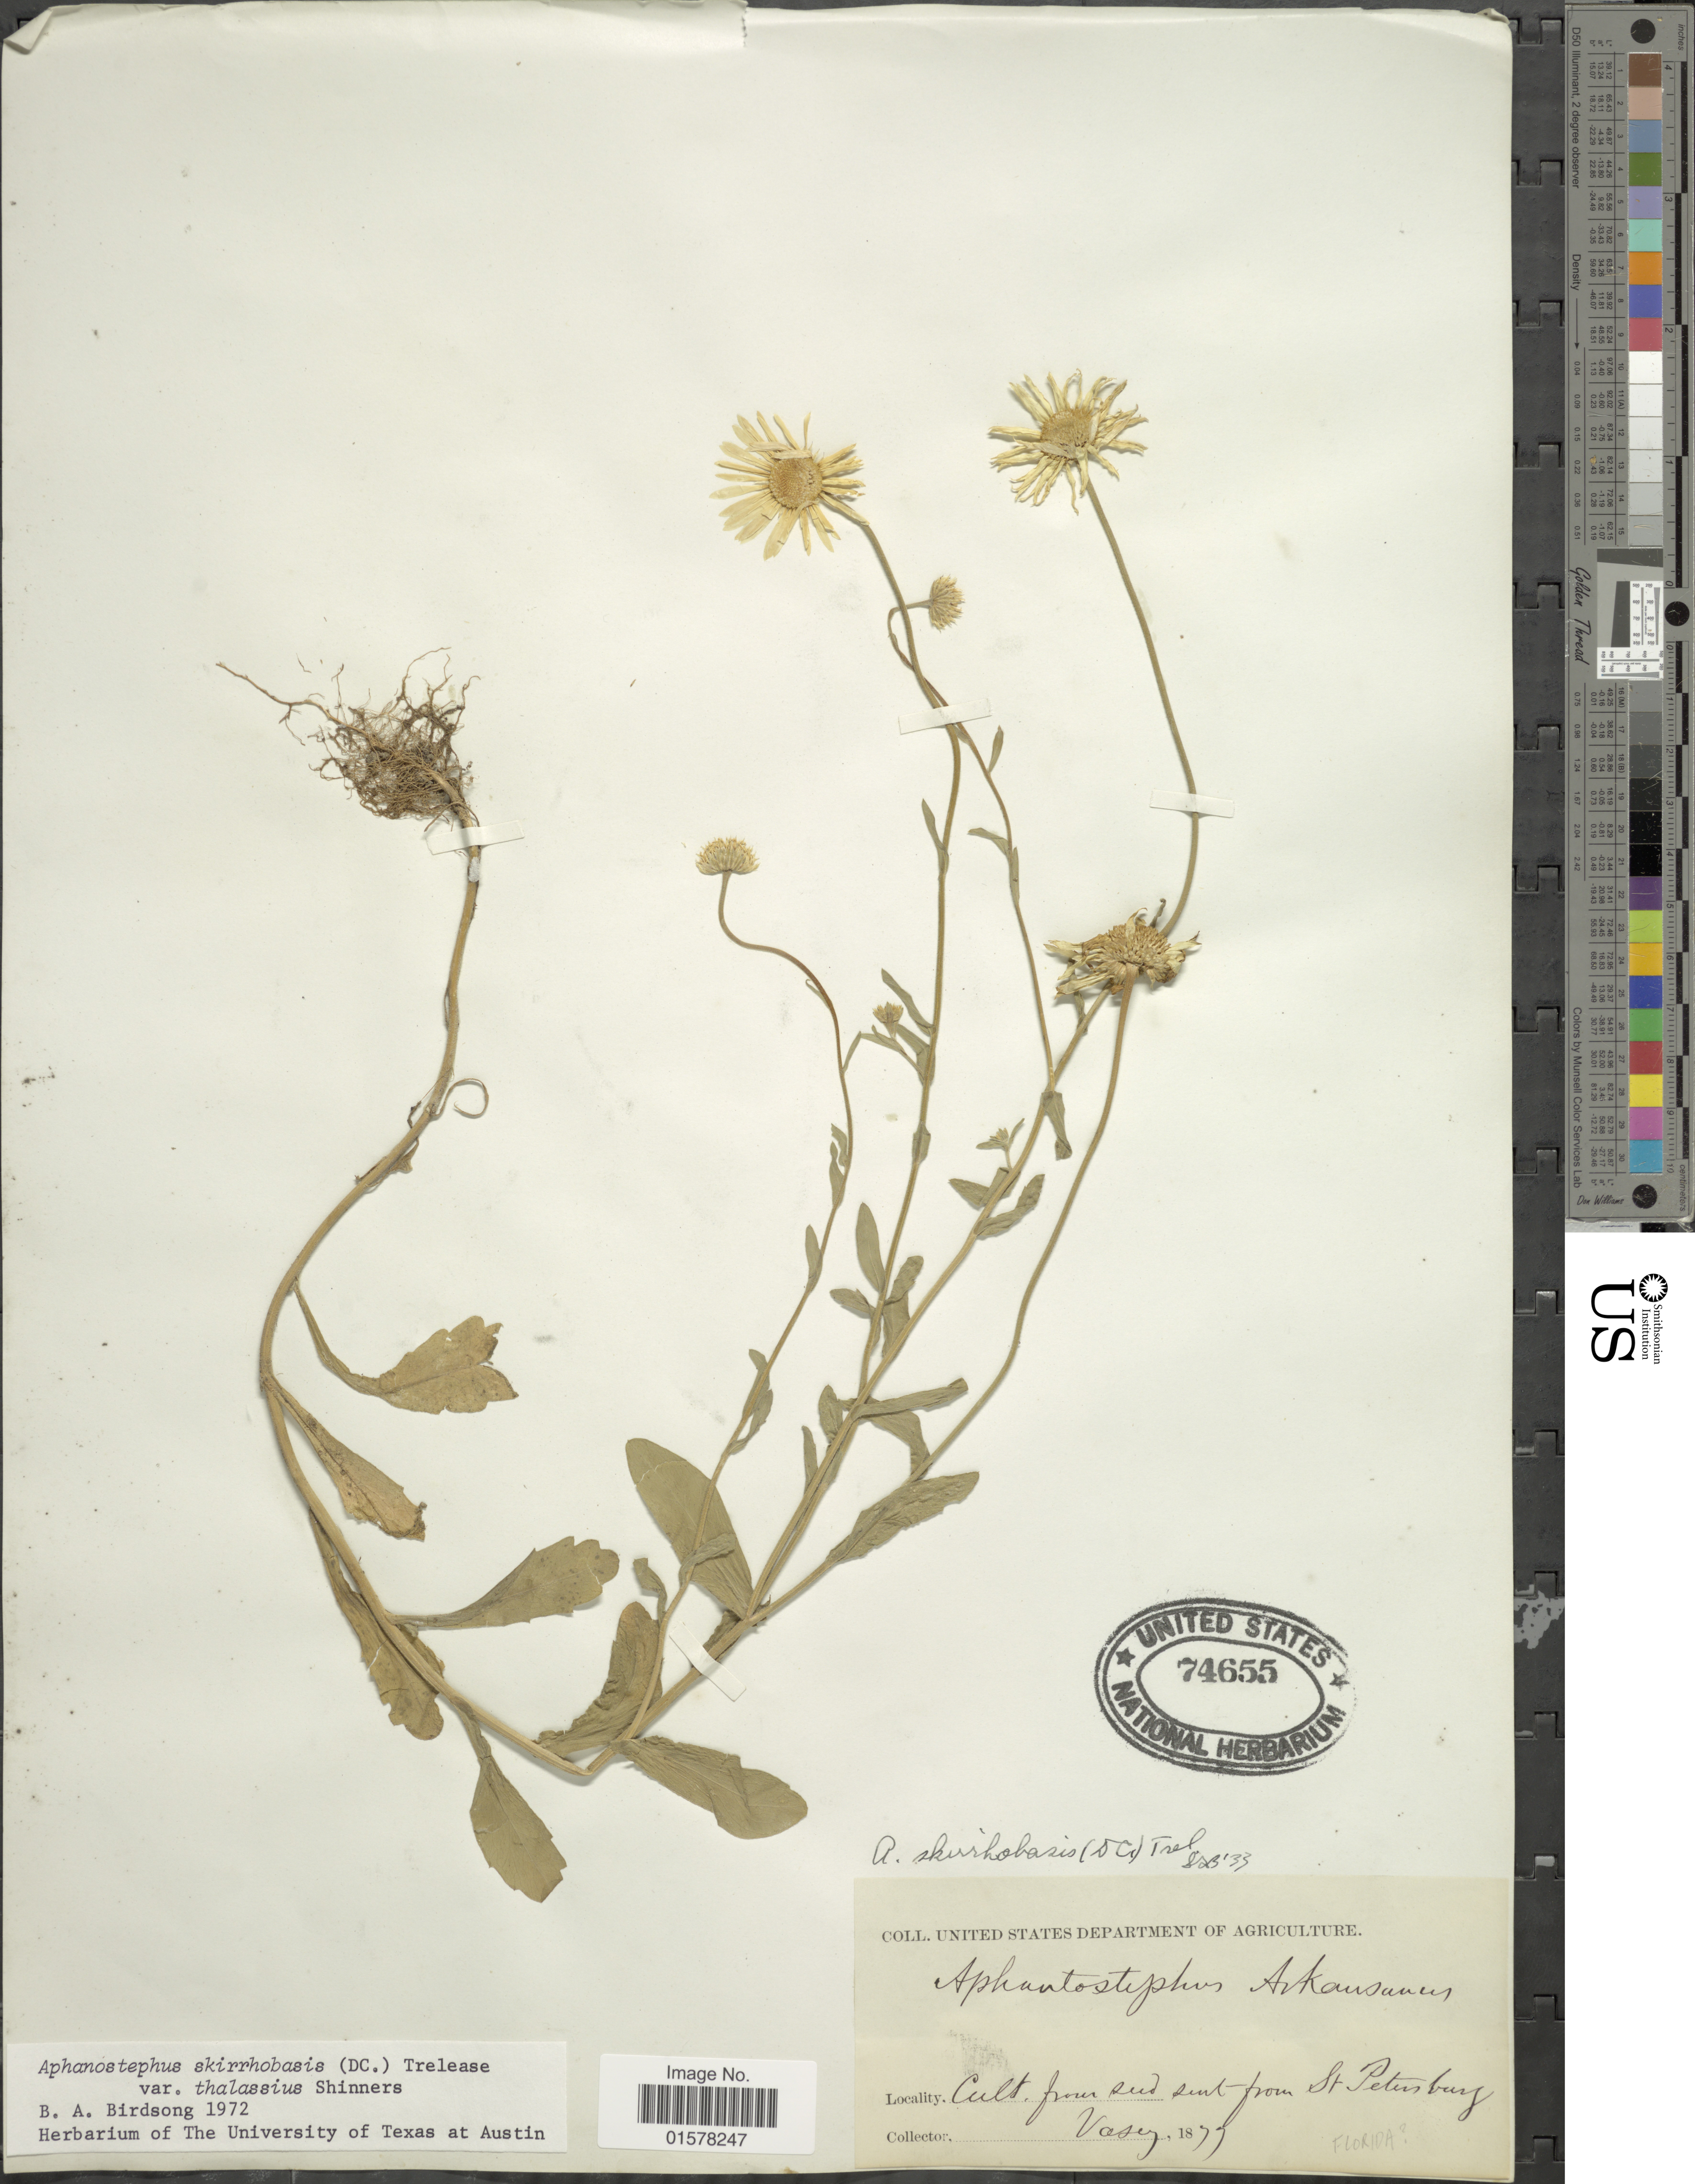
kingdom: Plantae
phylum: Tracheophyta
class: Magnoliopsida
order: Asterales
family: Asteraceae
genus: Aphanostephus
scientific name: Aphanostephus skirrhobasis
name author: (DC.) Trel. ex Coville & Branner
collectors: Vasey, --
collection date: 1877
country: United States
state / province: Florida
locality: St. Petersbrug. Florida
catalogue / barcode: US 74655